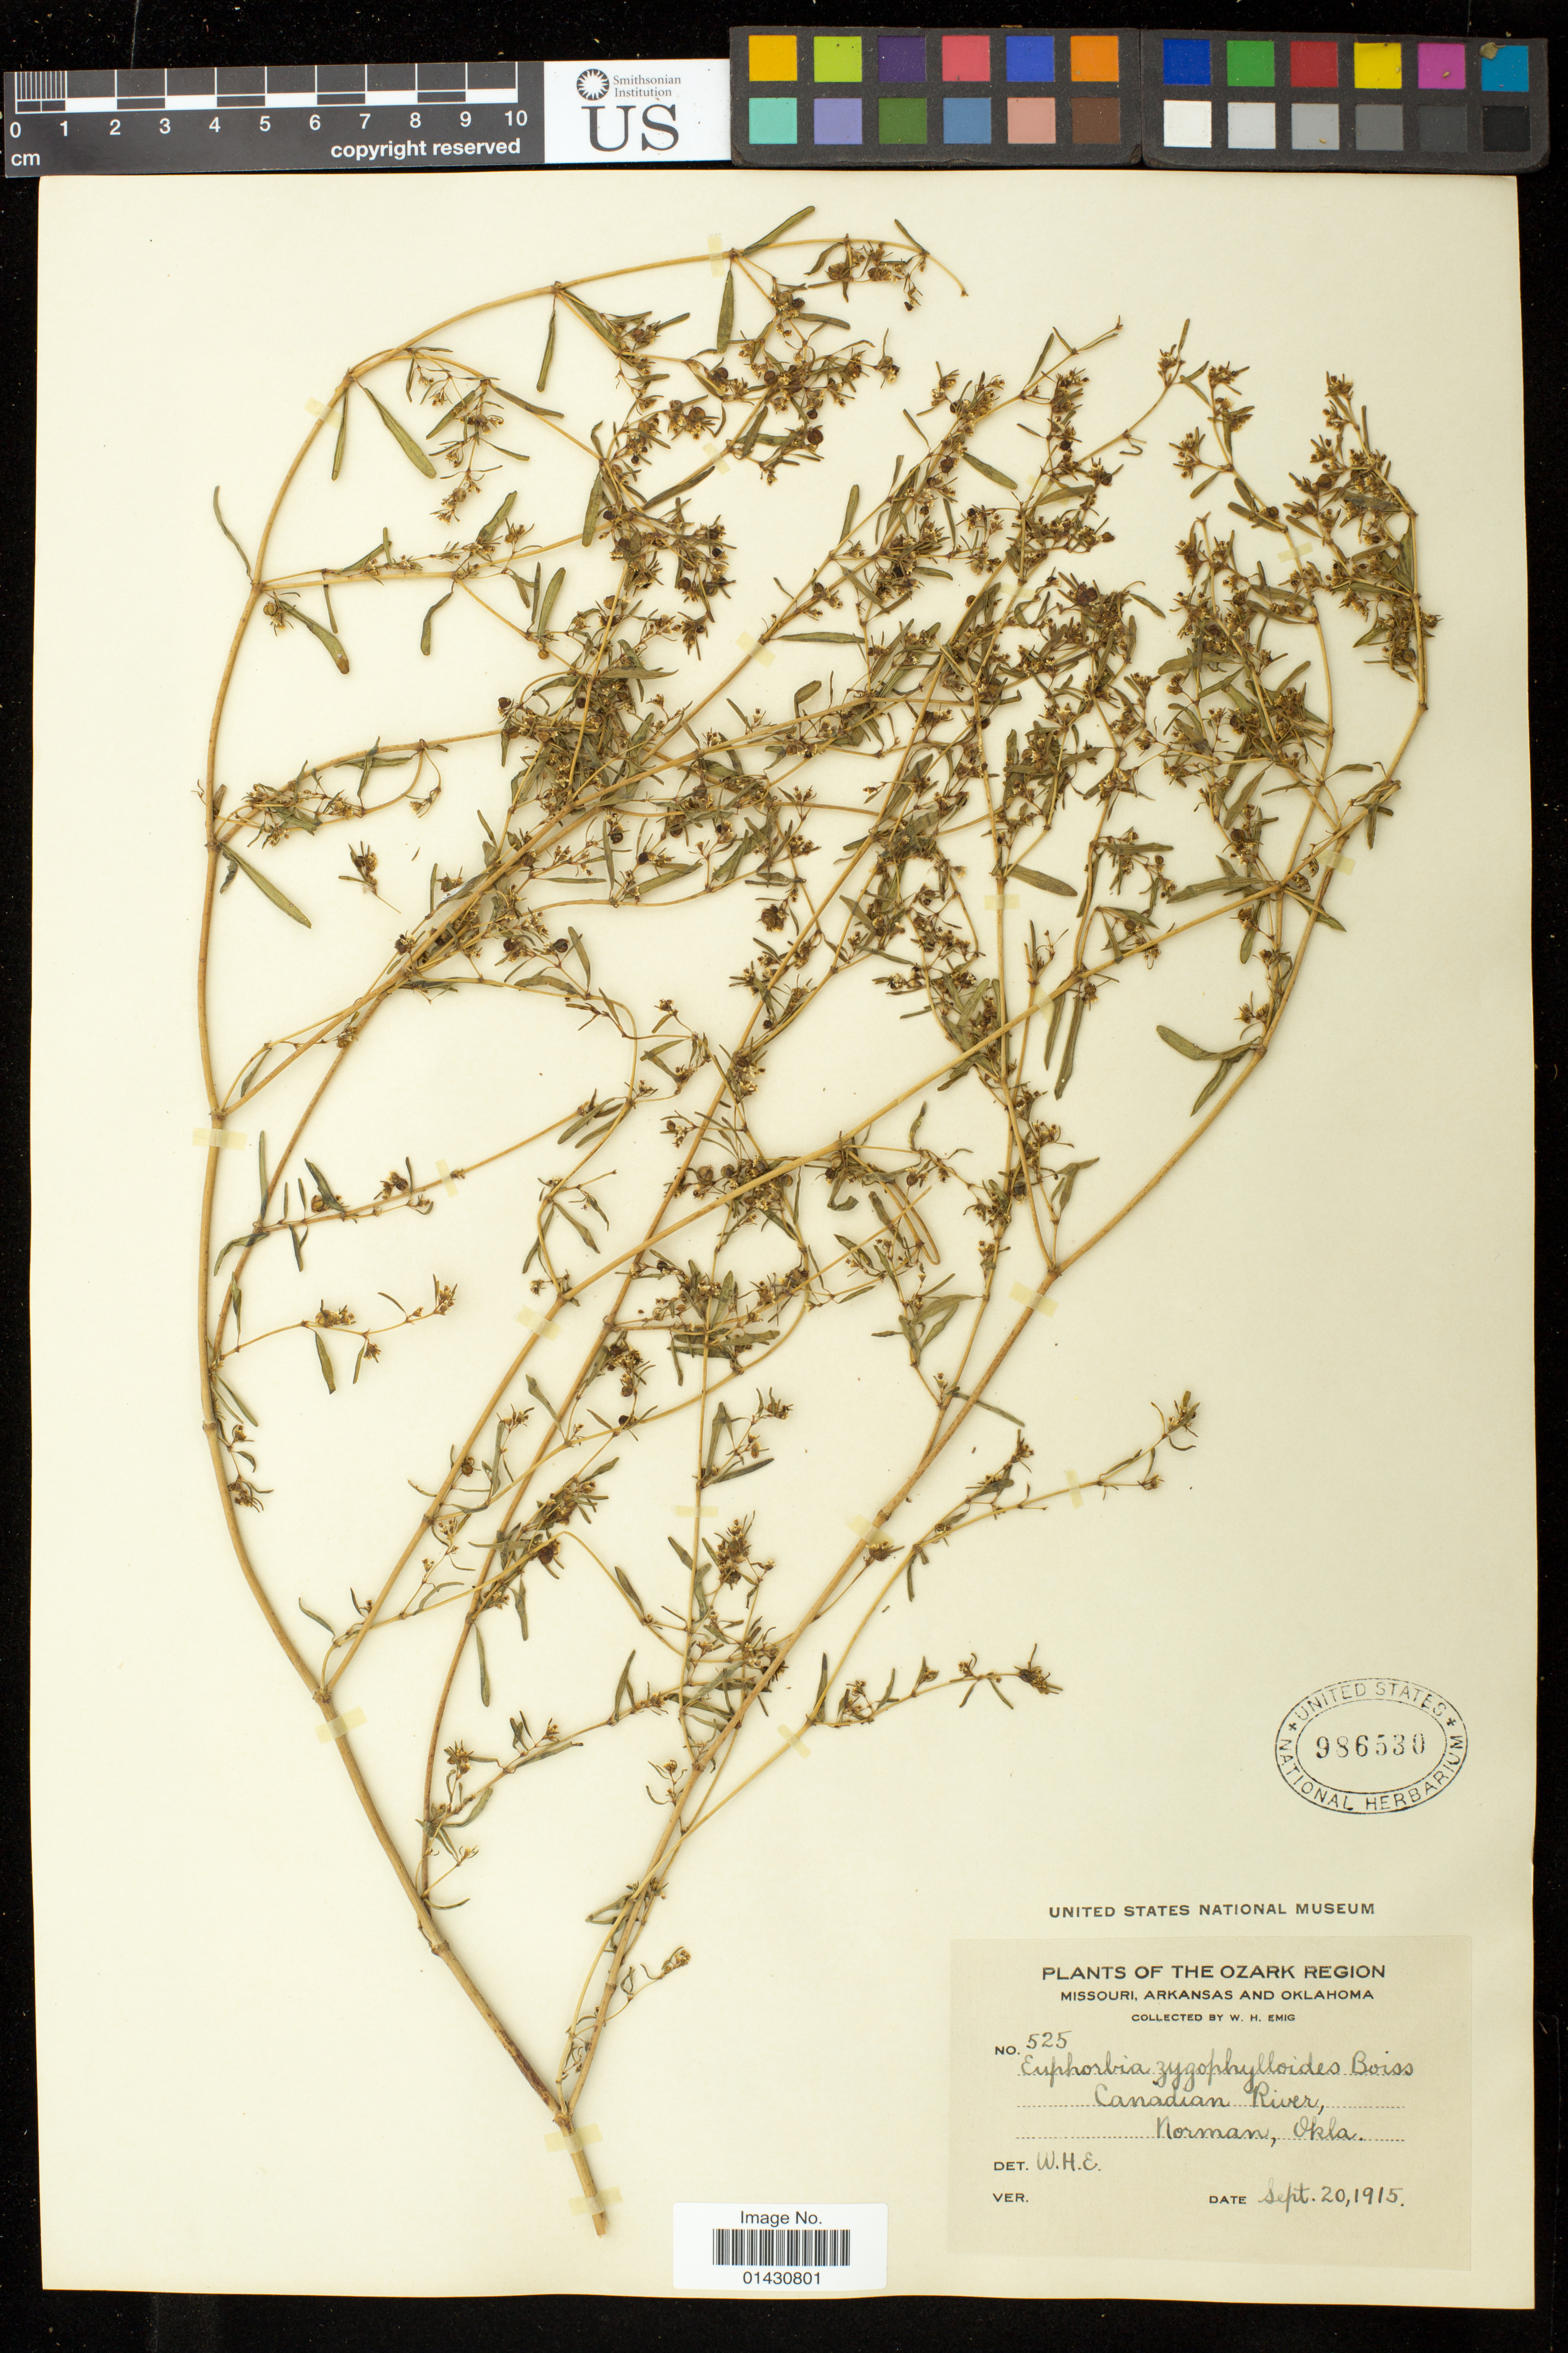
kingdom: Plantae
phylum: Tracheophyta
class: Magnoliopsida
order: Malpighiales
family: Euphorbiaceae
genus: Euphorbia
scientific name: Euphorbia missurica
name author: Raf.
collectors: W. H. Emig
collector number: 525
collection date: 1915-09-20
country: United States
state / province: Oklahoma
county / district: Cleveland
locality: Canadian River; Norman, Oklahoma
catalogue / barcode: US 986530